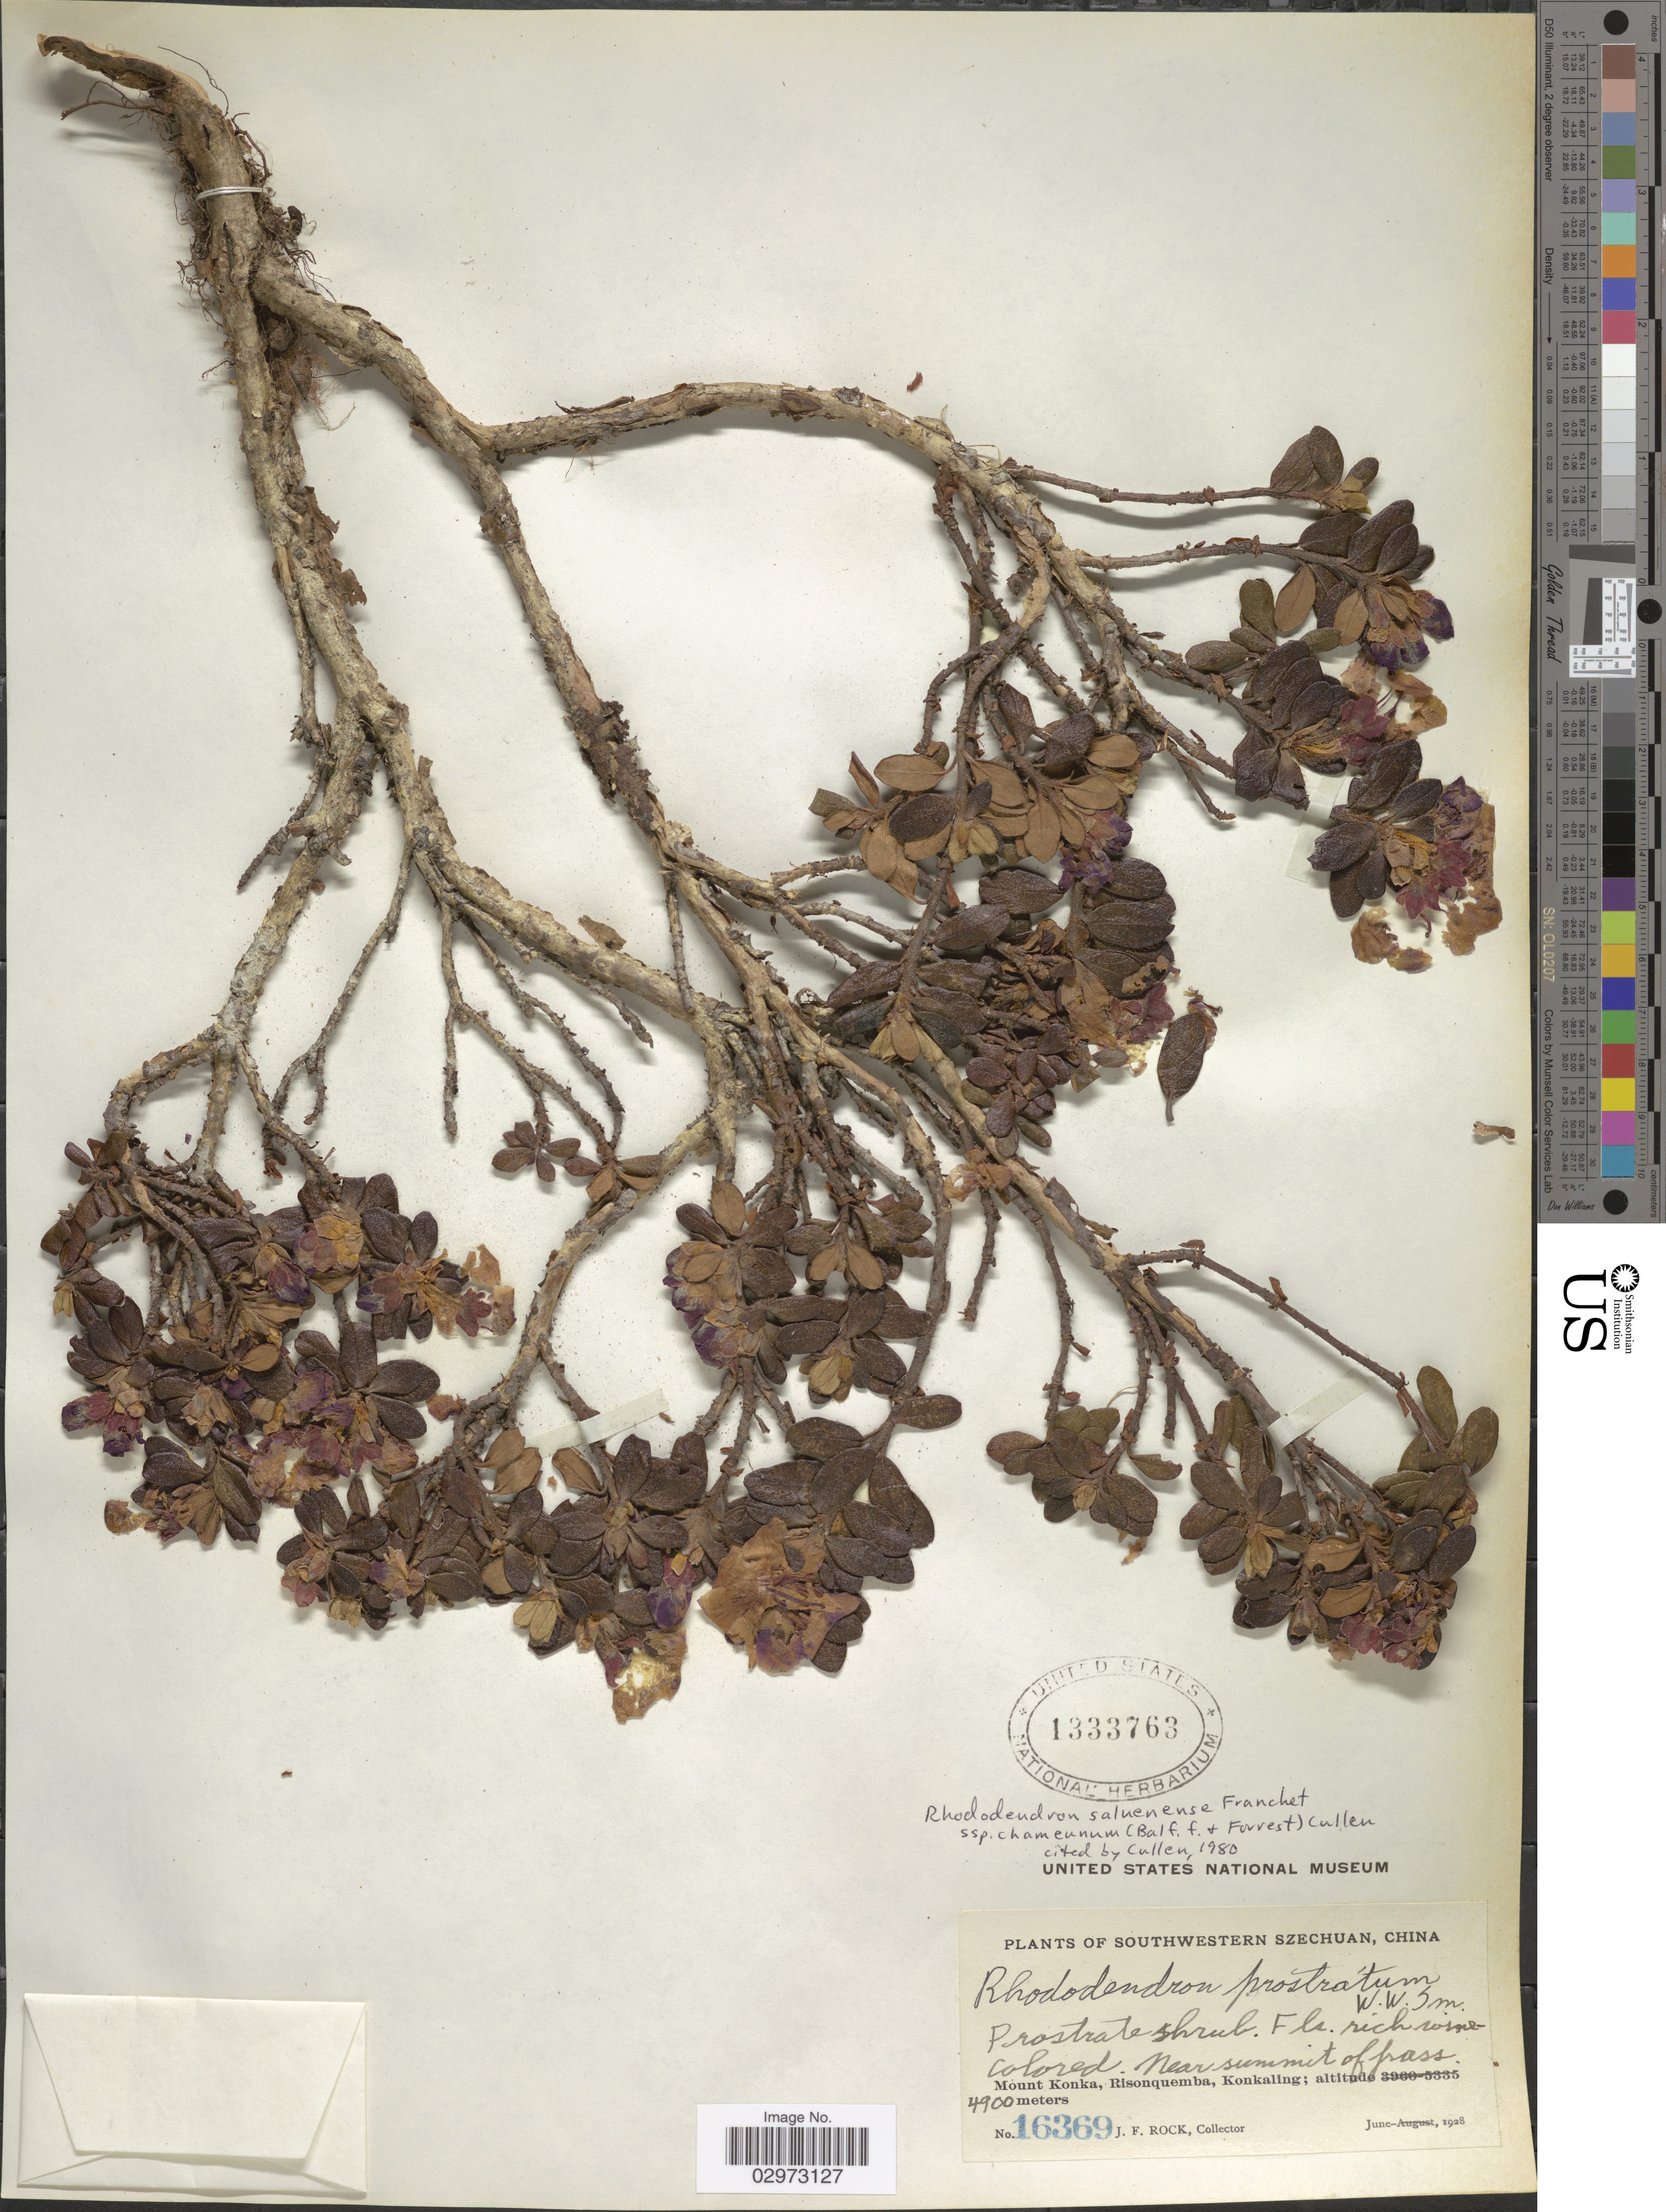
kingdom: Plantae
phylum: Tracheophyta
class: Magnoliopsida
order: Ericales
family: Ericaceae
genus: Rhododendron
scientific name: Rhododendron saluenense subsp. chameunum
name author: (Balf. f. & Forrest) Cullen in Cullen & D.F.Chamb.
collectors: J. Rock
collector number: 16369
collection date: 1928-06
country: China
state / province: Sichuan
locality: Southwestern Szechuan. Mount Konka, Risonquemba, Konkaling.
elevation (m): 4900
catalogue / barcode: US 1333763